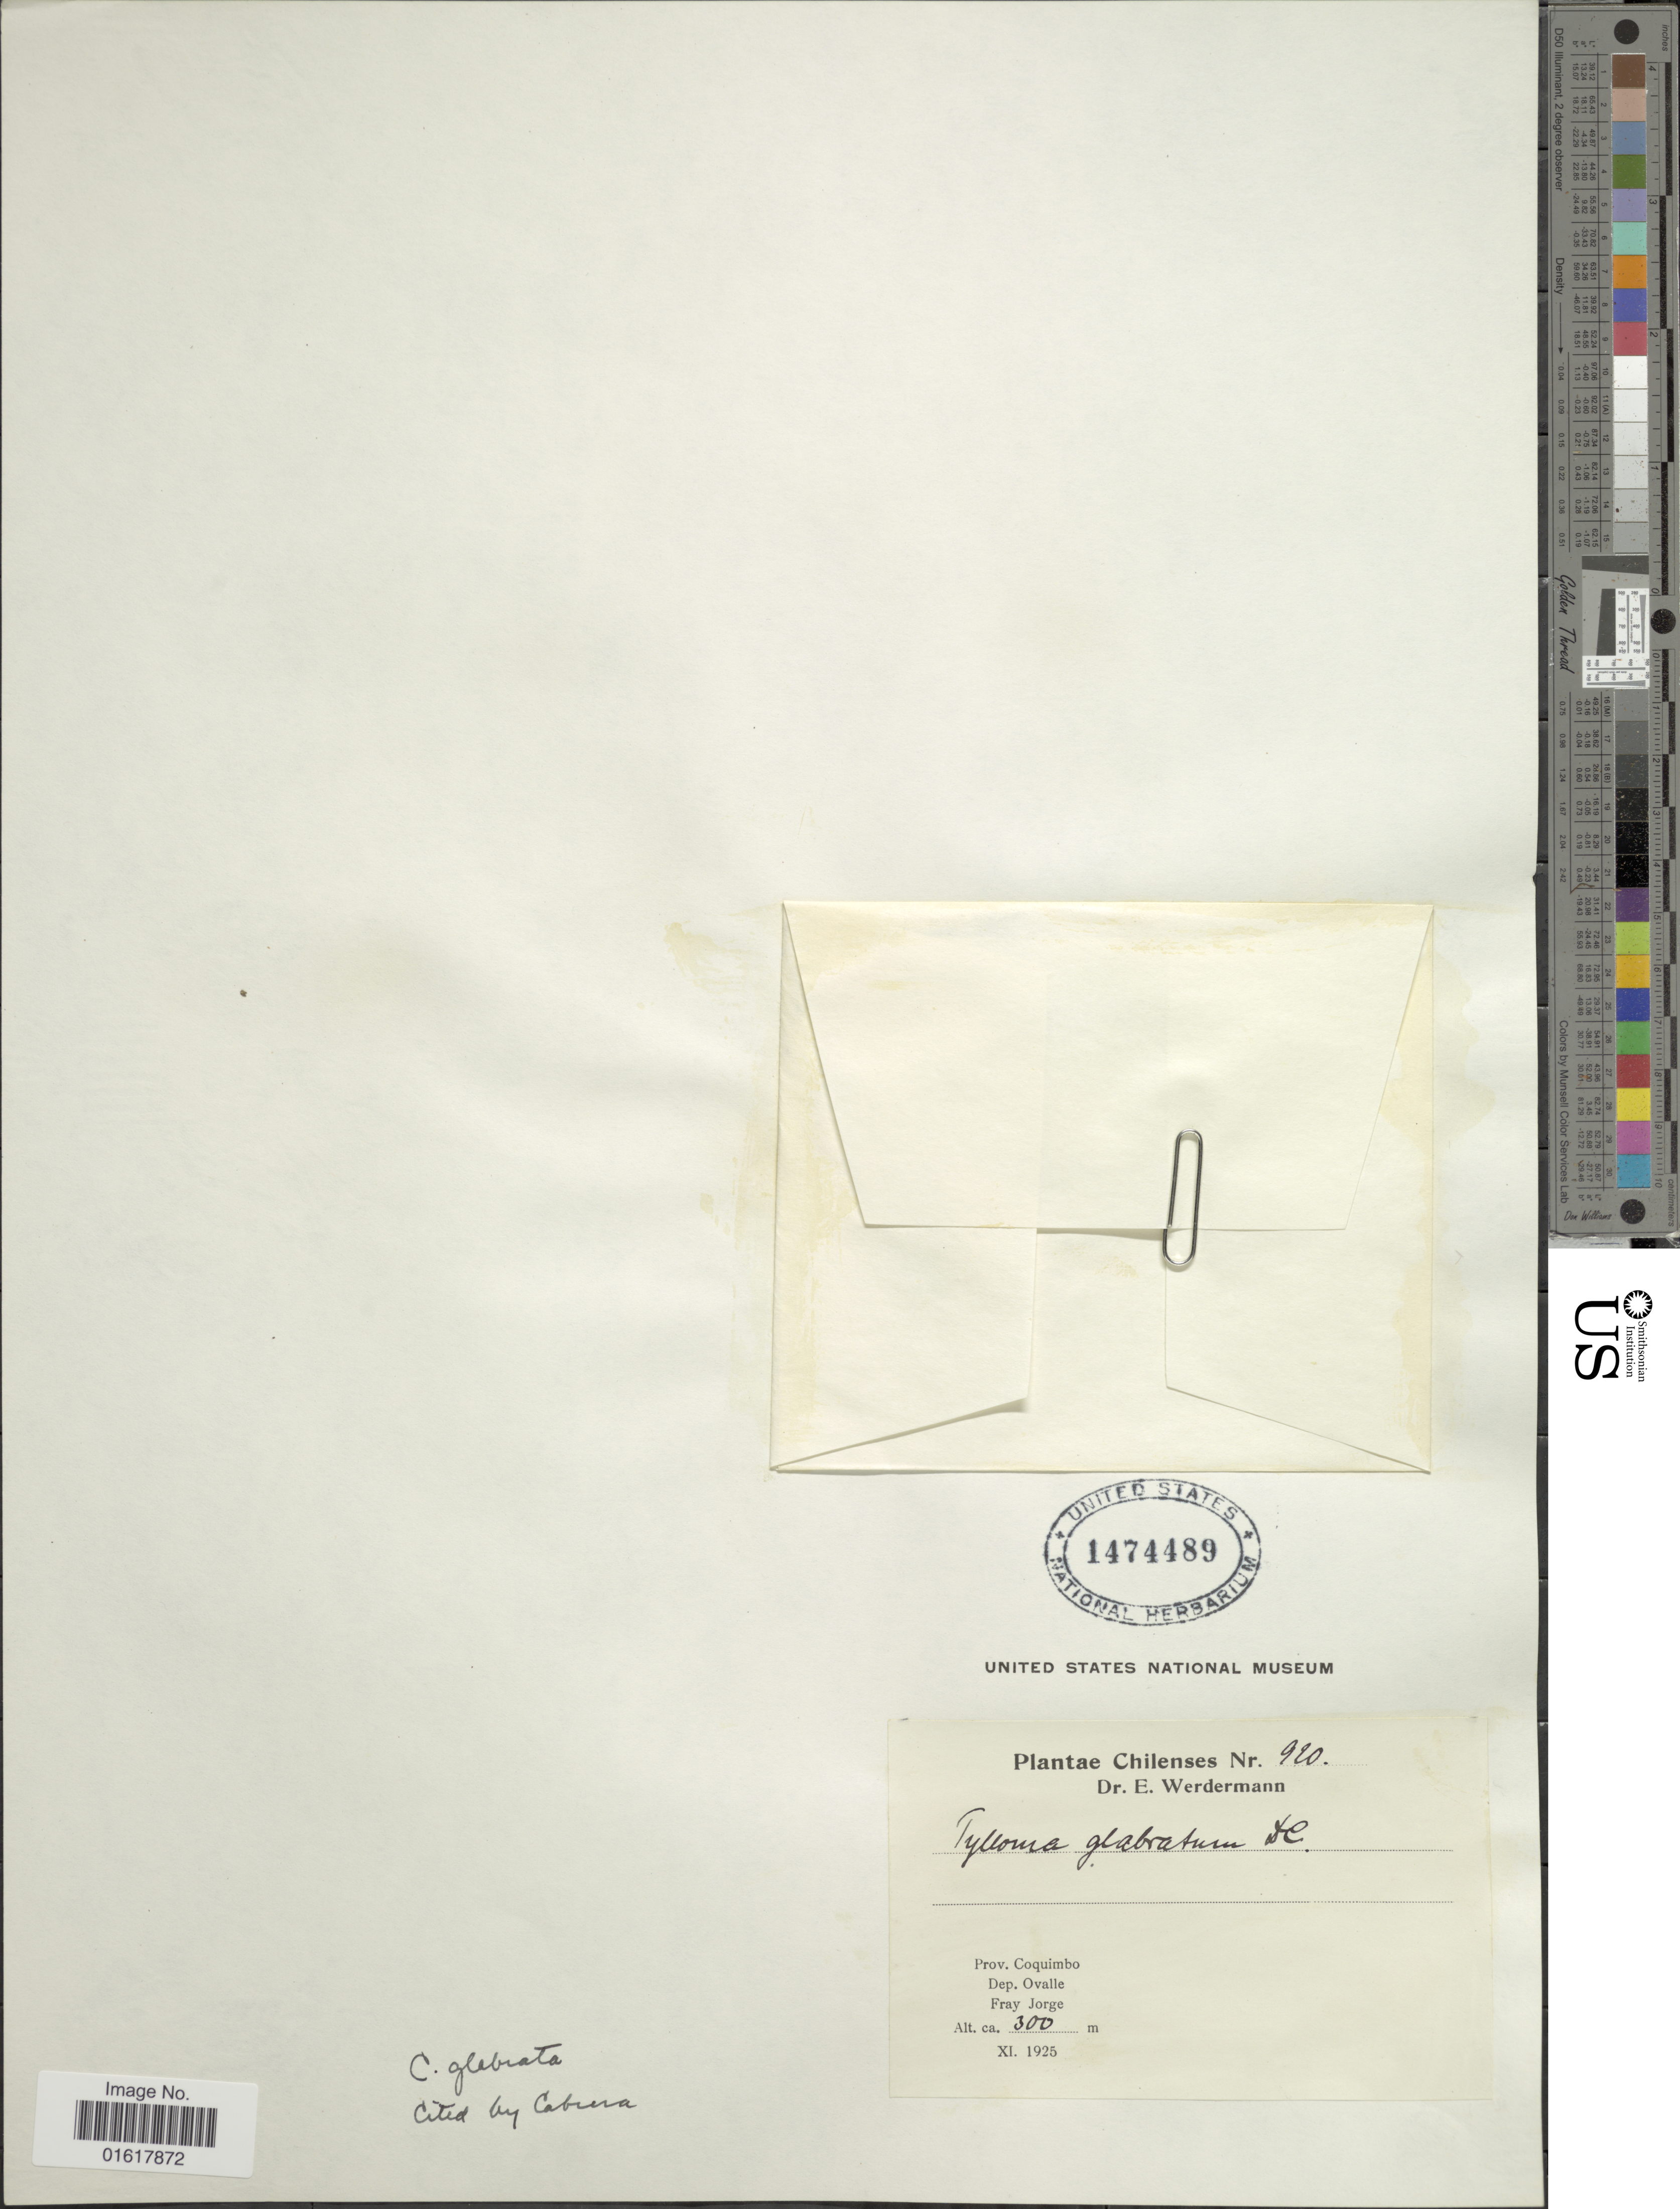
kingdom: Plantae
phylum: Tracheophyta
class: Magnoliopsida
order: Asterales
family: Asteraceae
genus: Chaetanthera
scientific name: Chaetanthera glabrata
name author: (DC.) F. Meigen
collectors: E. Werdermann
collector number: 920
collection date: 1925-11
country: Chile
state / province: Coquimbo (IV)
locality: Dep. Ovalle. Fray Jorge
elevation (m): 300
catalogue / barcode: US 1474489